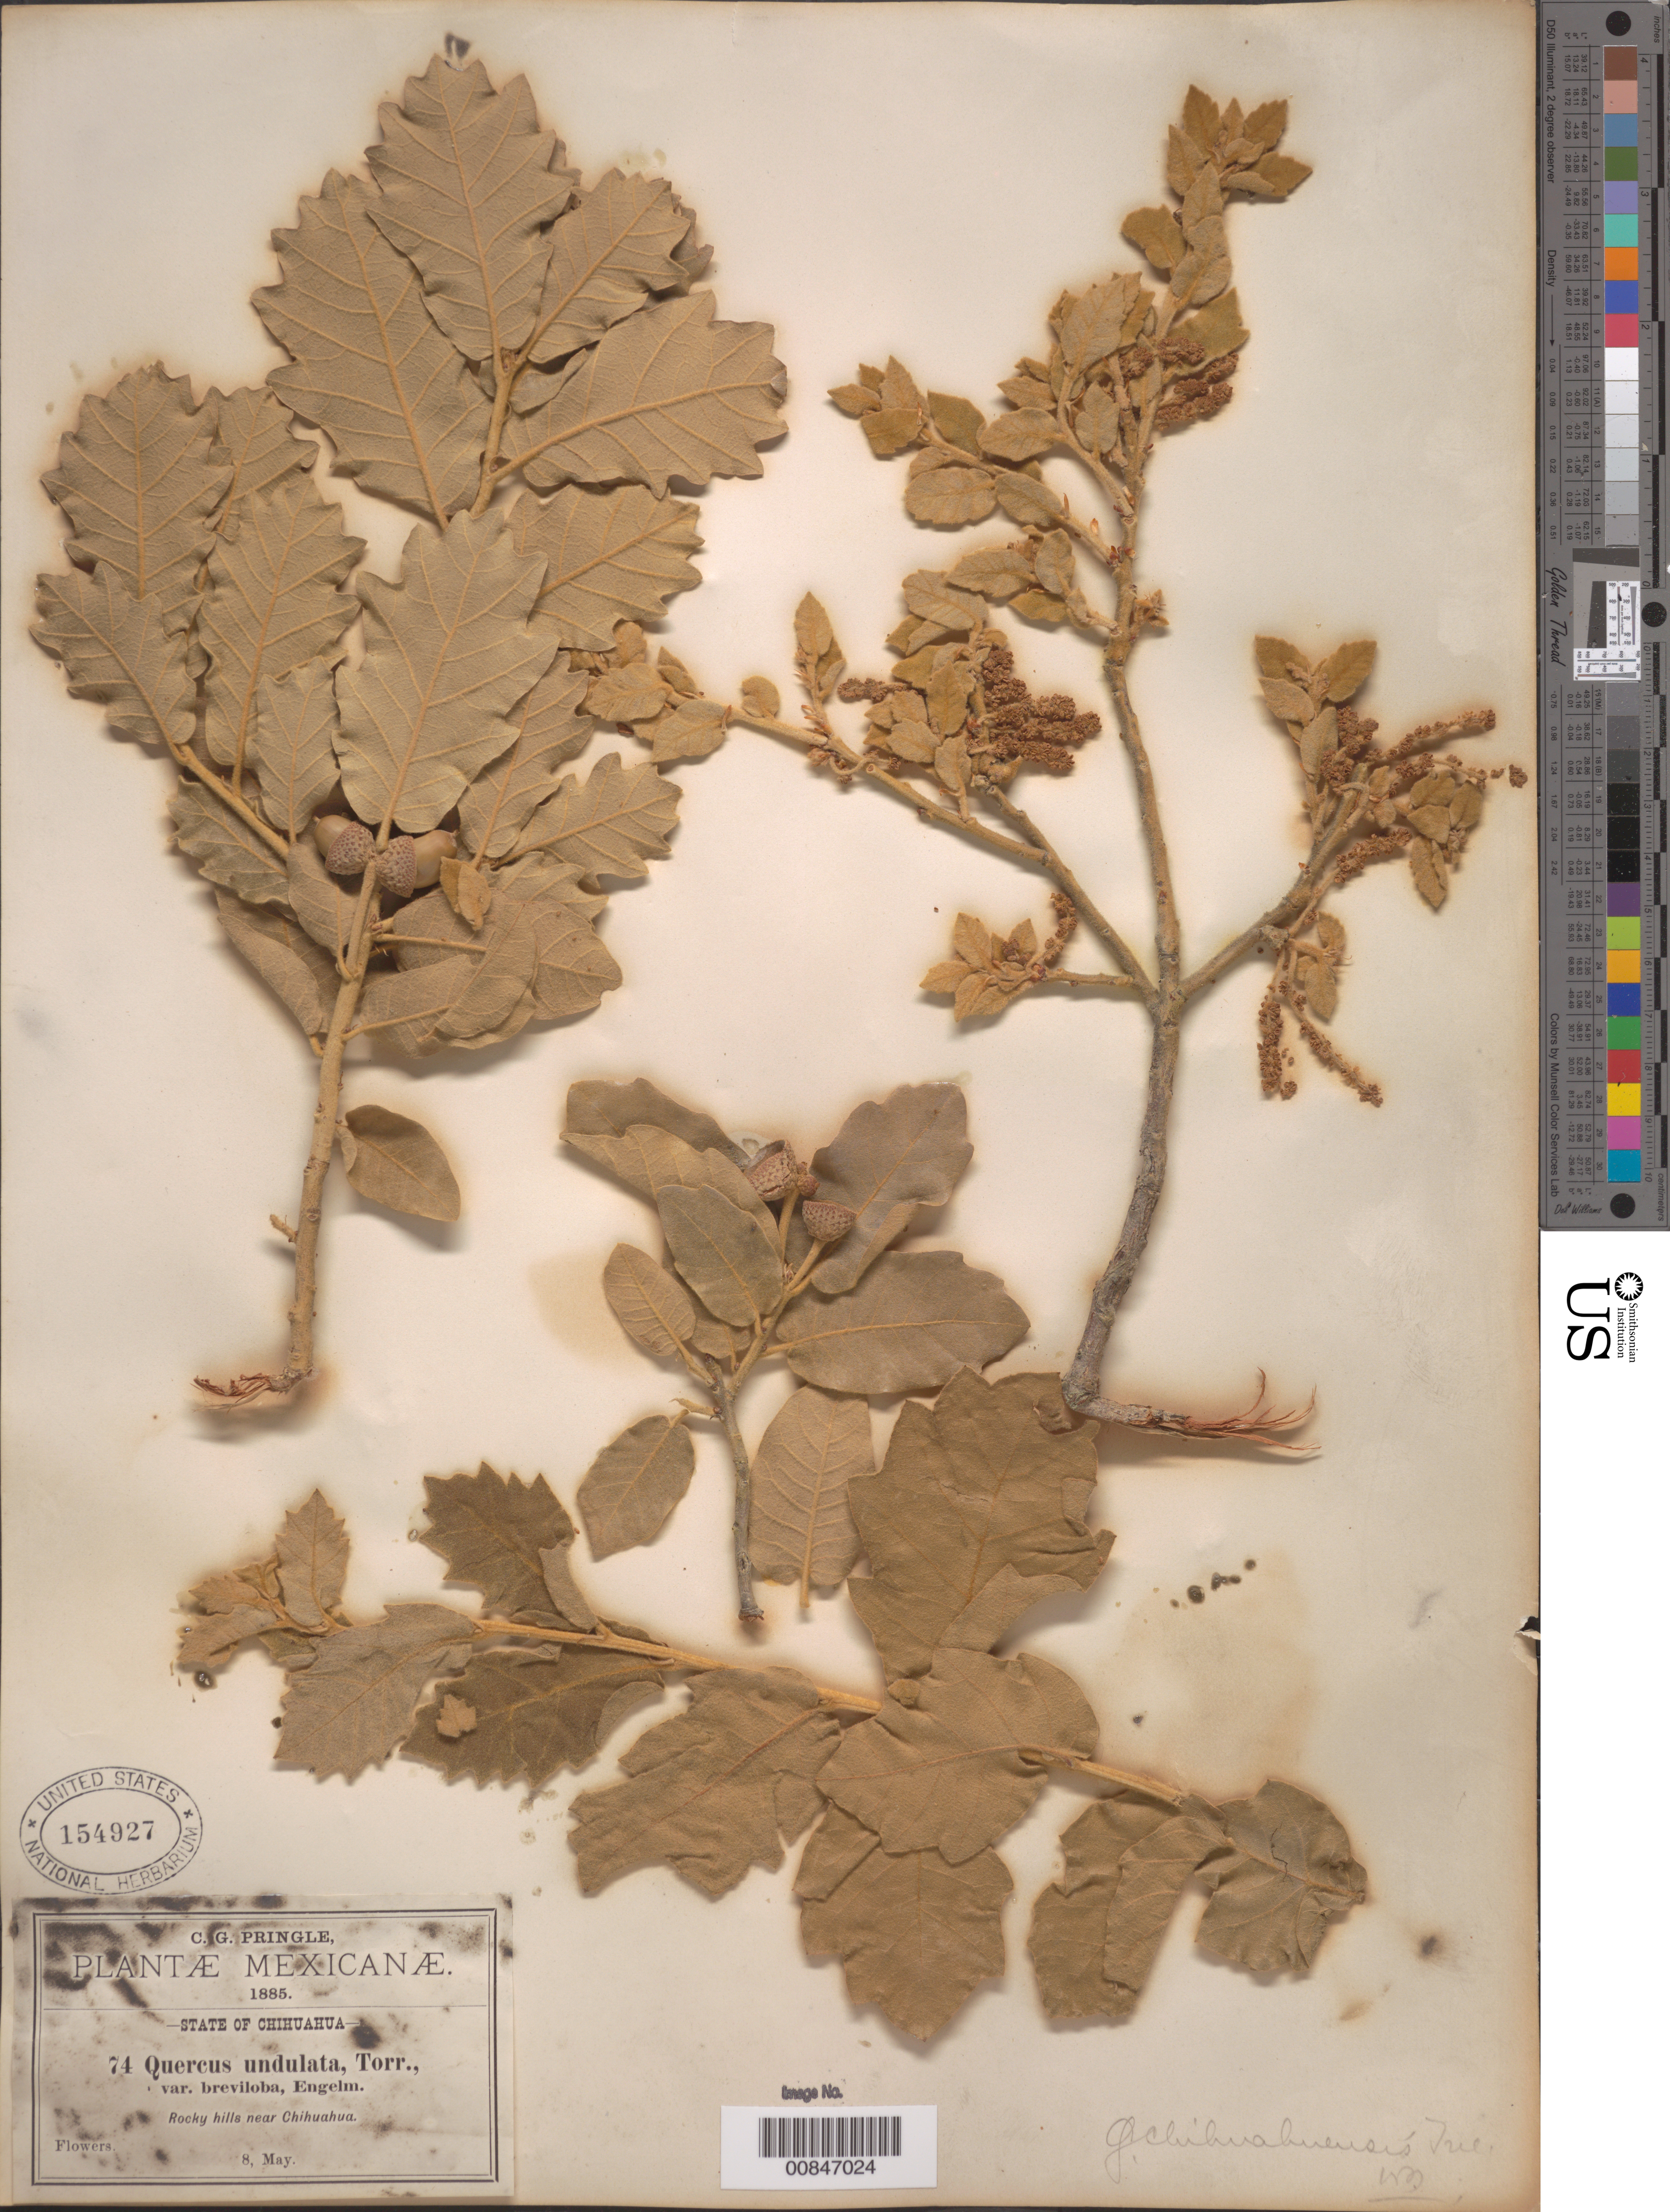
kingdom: Plantae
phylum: Tracheophyta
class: Magnoliopsida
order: Fagales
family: Fagaceae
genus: Quercus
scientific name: Quercus chihuahuensis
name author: Trel.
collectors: C. G. Pringle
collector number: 74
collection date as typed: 08 May 1885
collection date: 1885-05-08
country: Mexico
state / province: Chihuahua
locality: Near Chihuahua.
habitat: Rocky hills.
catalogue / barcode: US 154927